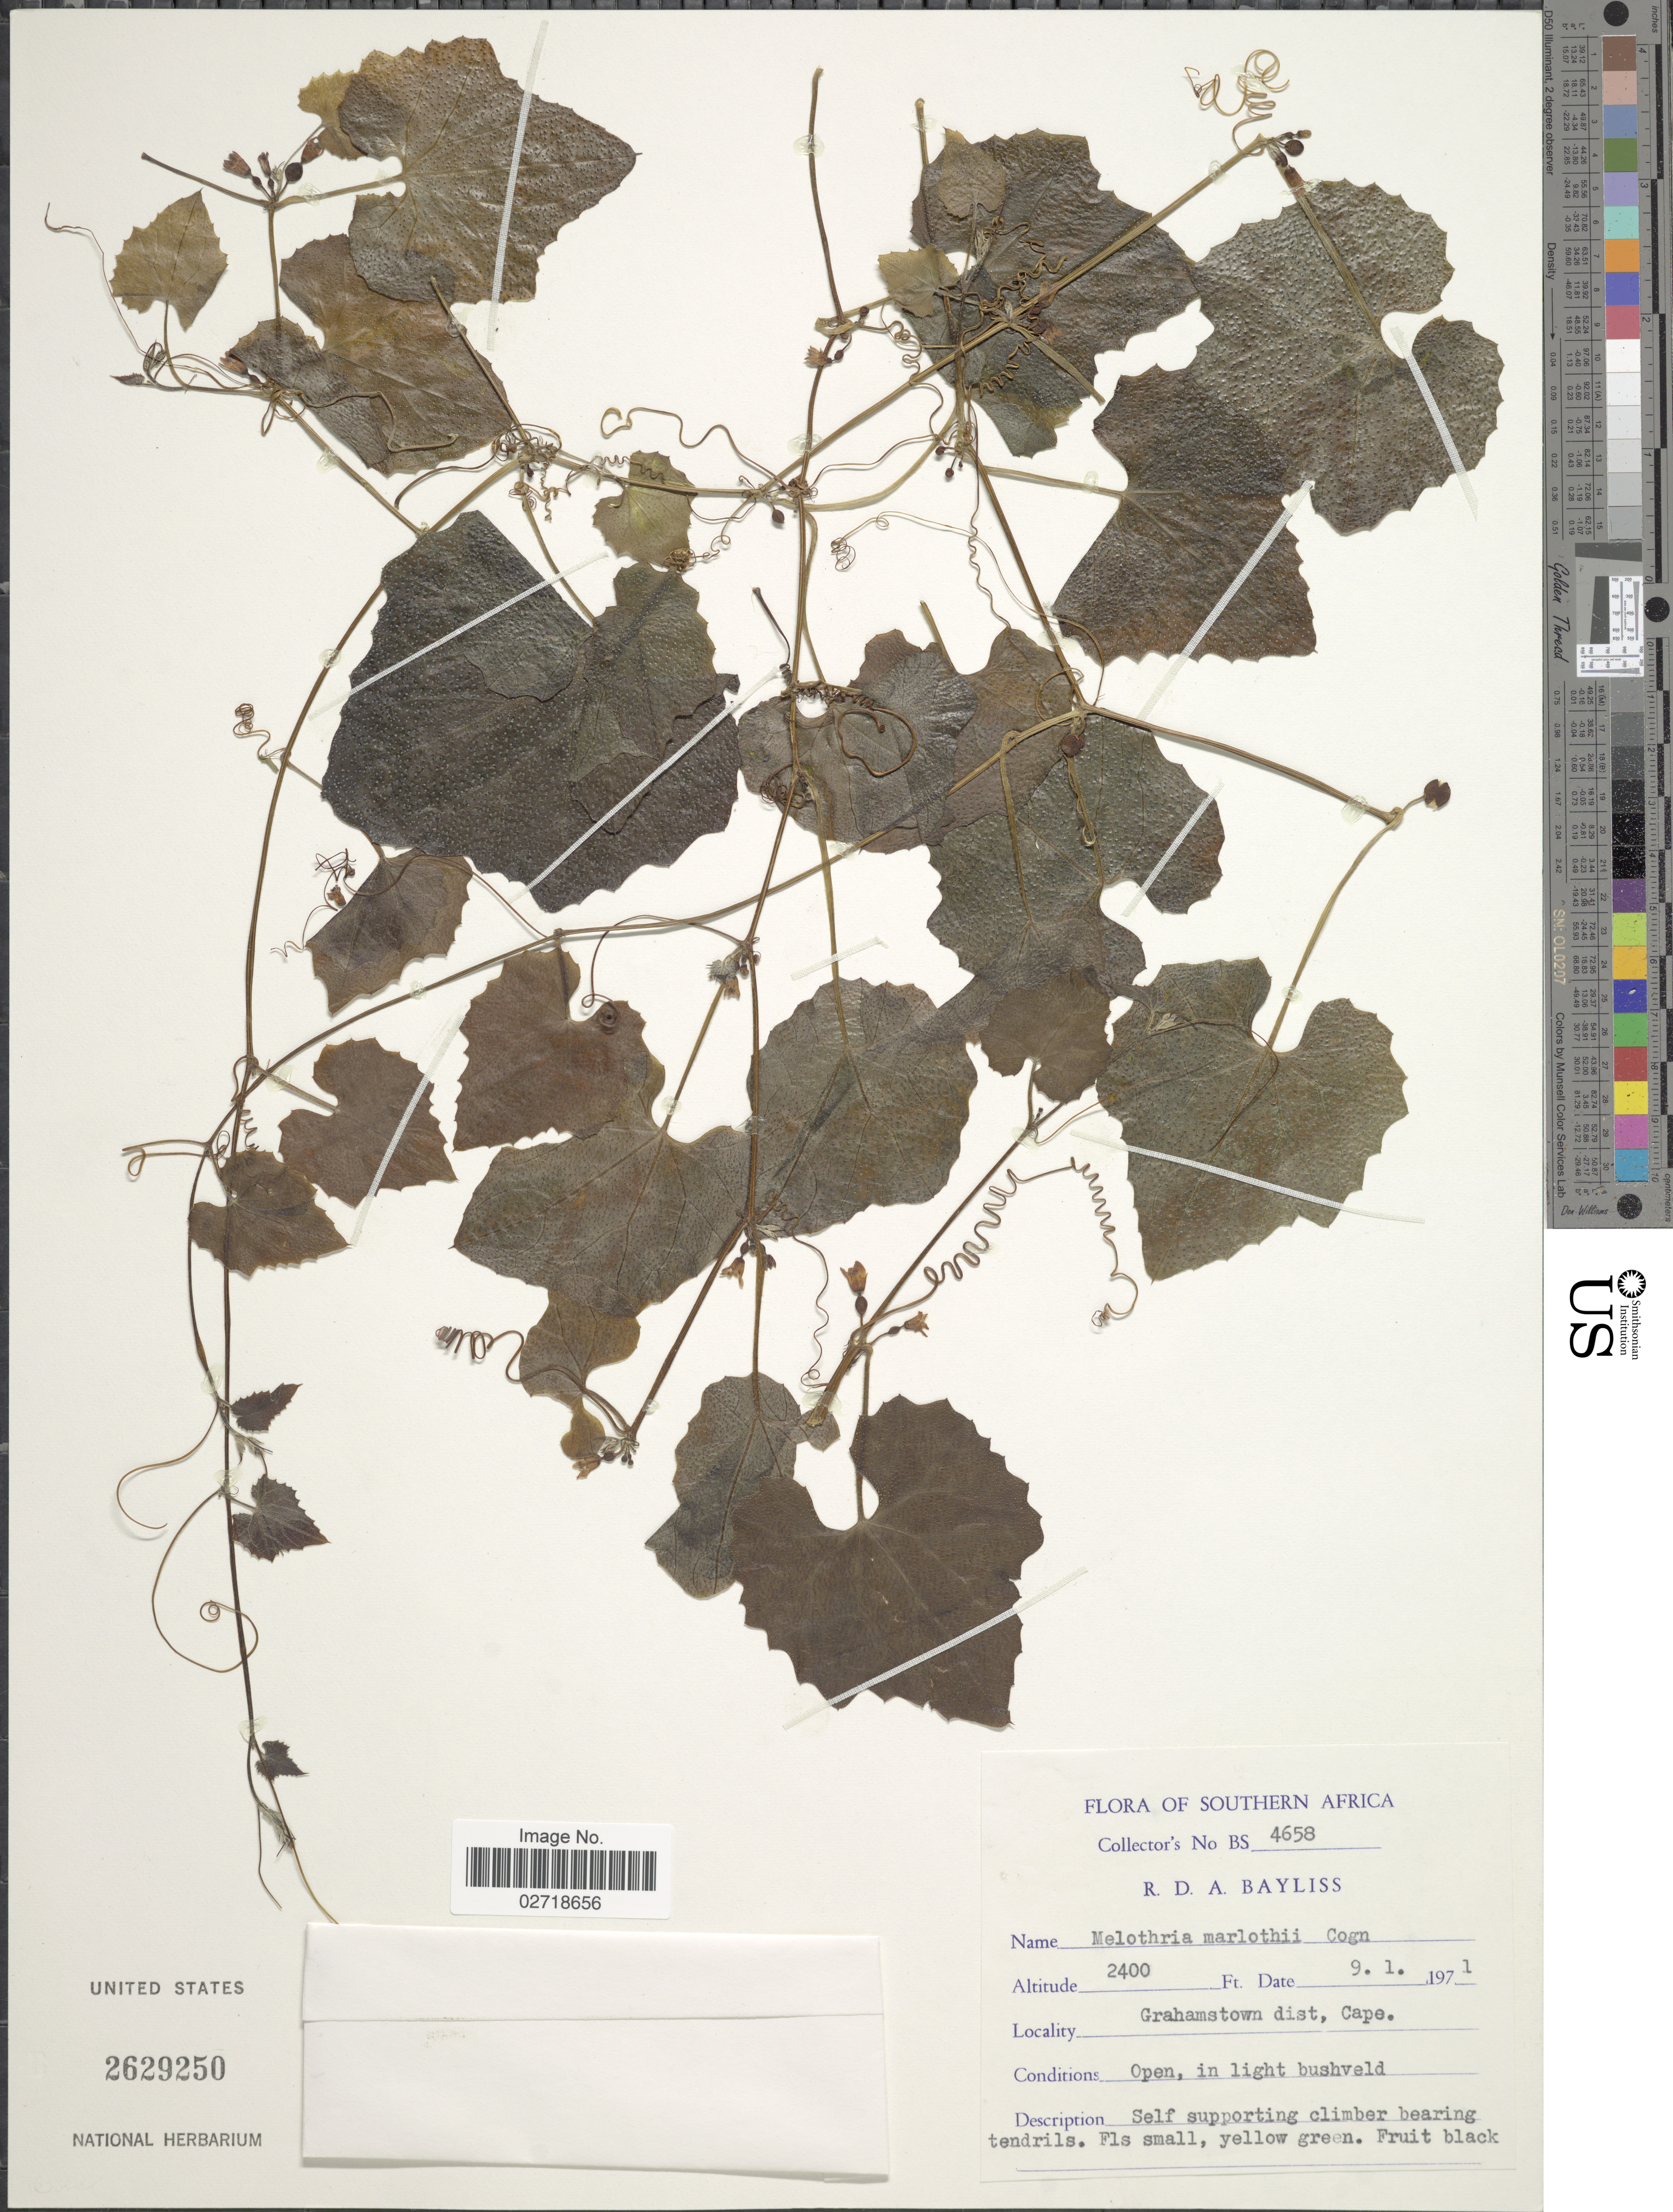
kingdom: Plantae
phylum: Tracheophyta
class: Magnoliopsida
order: Cucurbitales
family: Cucurbitaceae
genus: Zehneria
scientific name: Zehneria marlothii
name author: (Cogn.) R. Fern. & A. Fern.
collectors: R. Bayliss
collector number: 4658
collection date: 1971-01-09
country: South Africa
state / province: Eastern Cape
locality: Southern Africa, Grahamstown dist., Cape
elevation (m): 732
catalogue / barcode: US 2629250